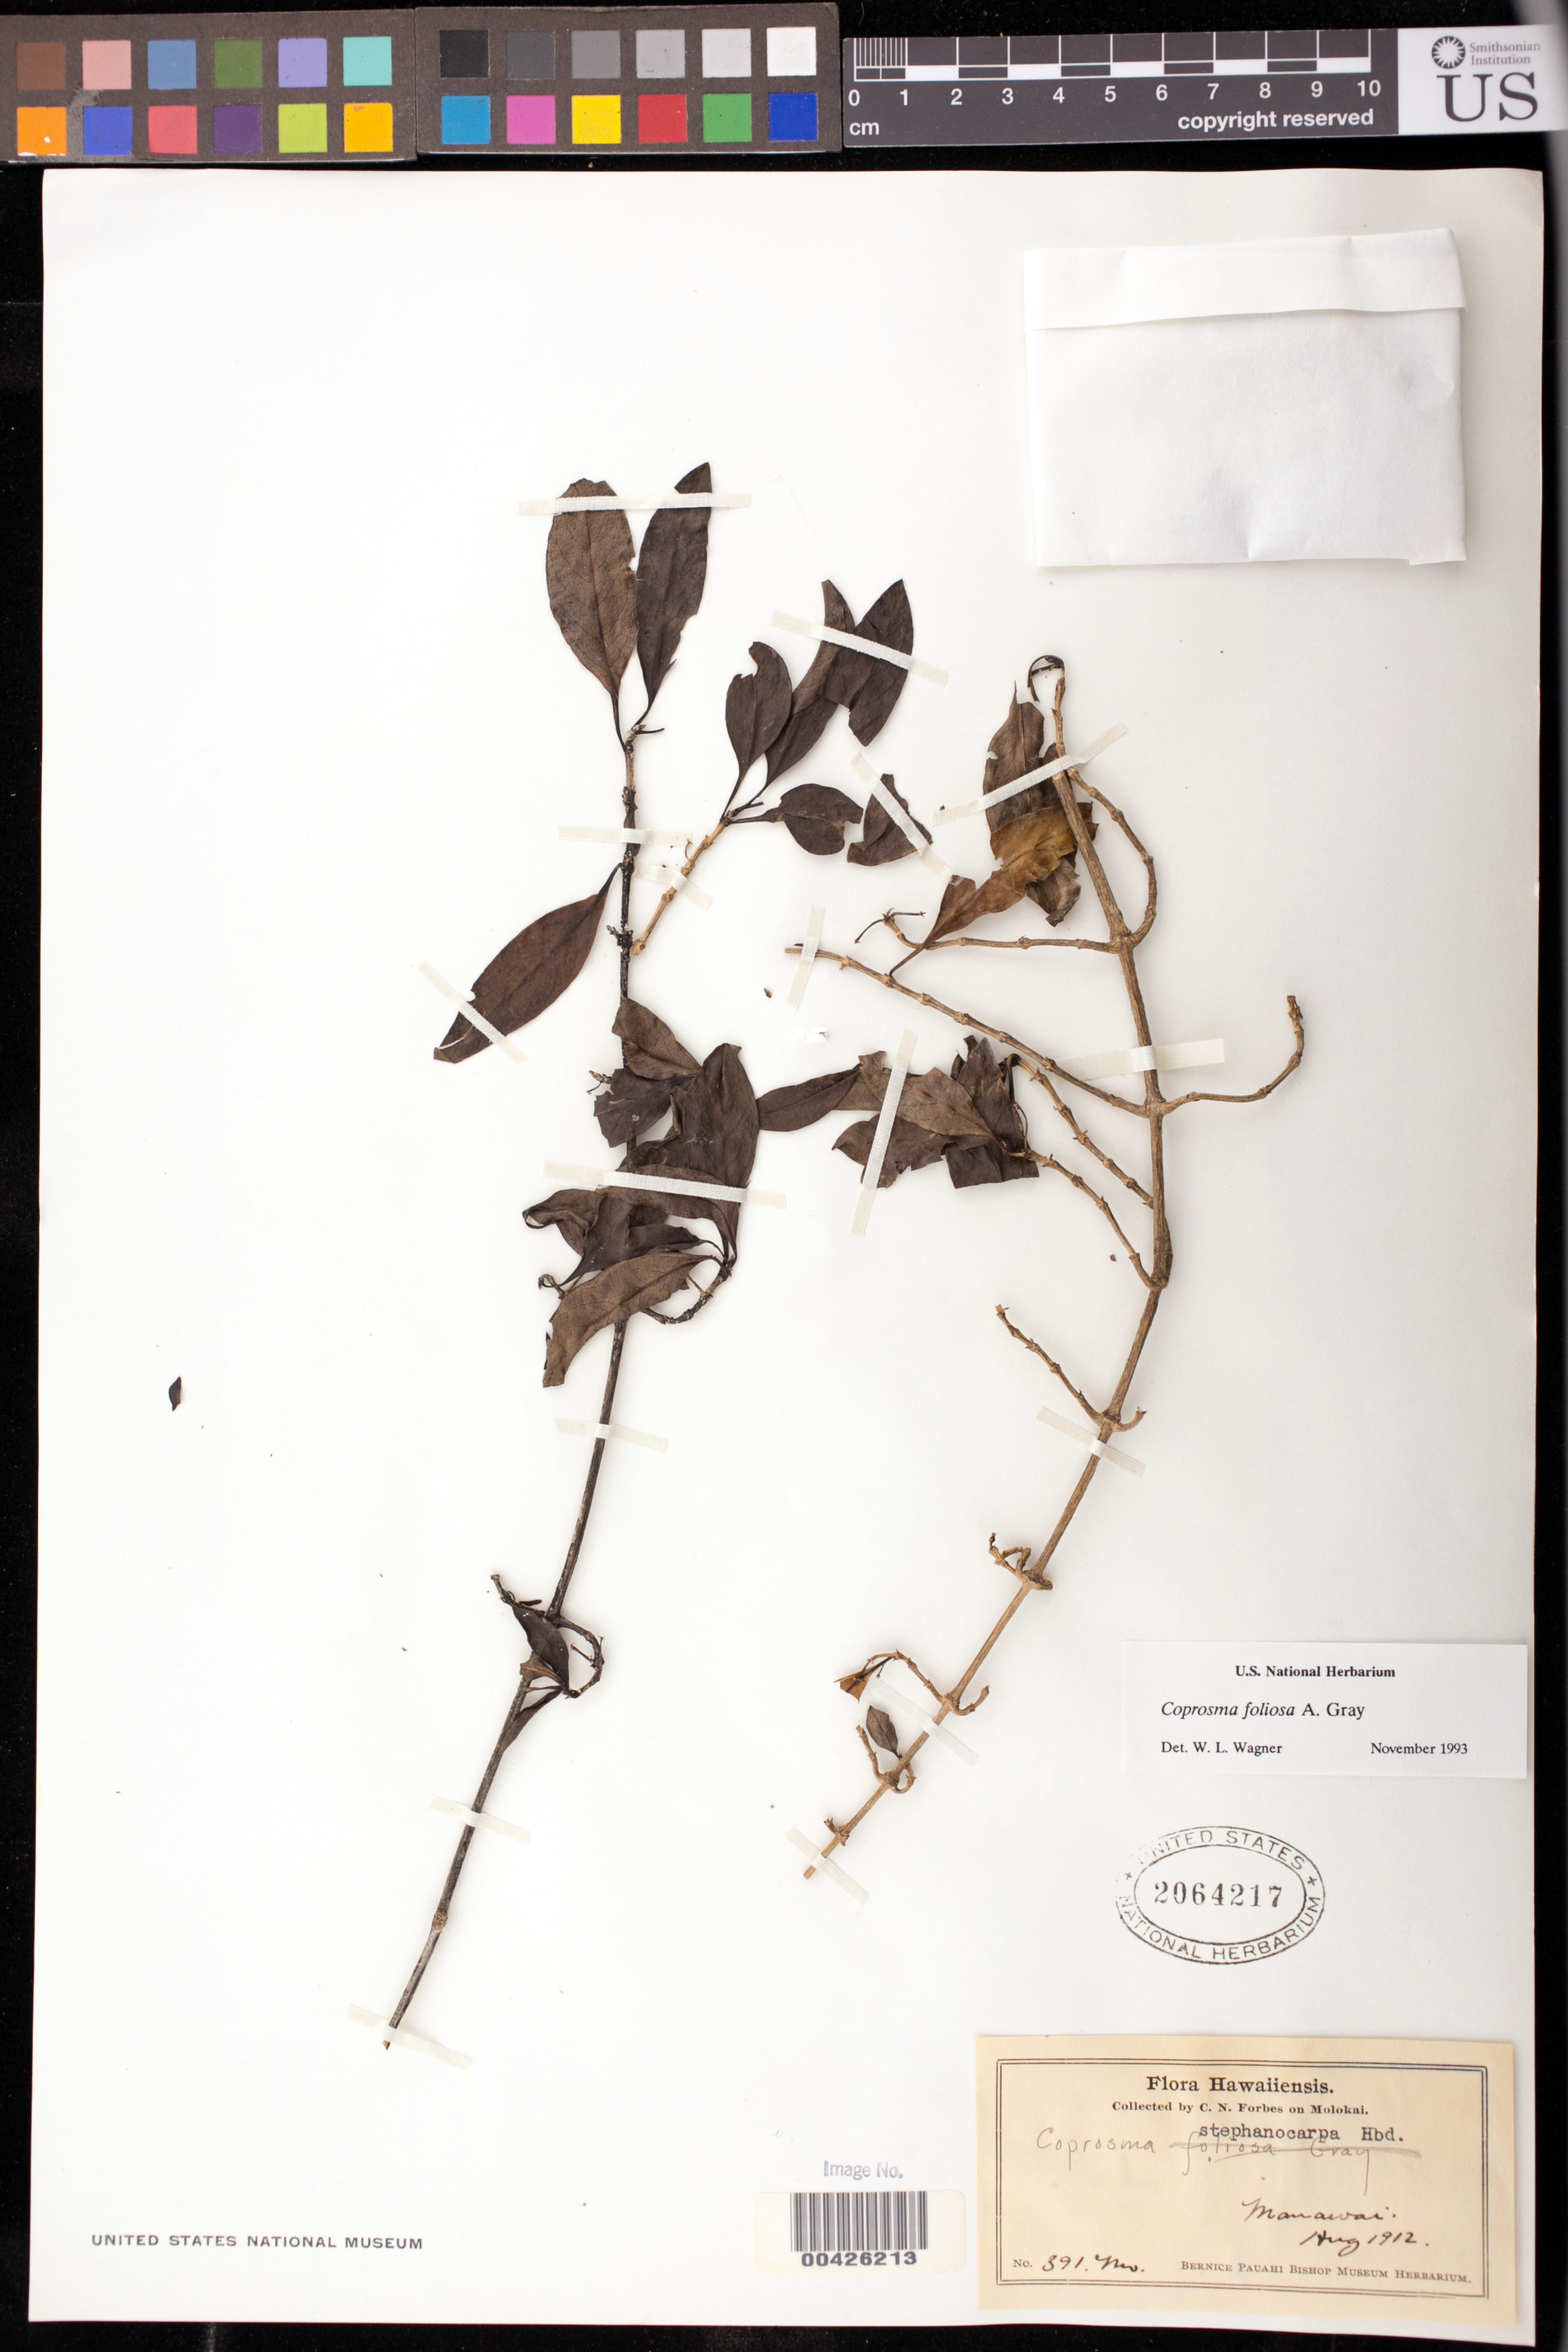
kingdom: Plantae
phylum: Tracheophyta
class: Magnoliopsida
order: Gentianales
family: Rubiaceae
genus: Coprosma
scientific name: Coprosma foliosa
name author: A. Gray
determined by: Wagner, W. L., (BOT), Smithsonian Institution - National Museum of Natural History (UNITED STATES)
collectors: C. N. Forbes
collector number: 391.Mo.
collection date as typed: Aug 1912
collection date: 1912-08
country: United States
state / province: Hawaii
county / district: Maui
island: Moloka'i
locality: Manawai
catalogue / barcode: US 2064217